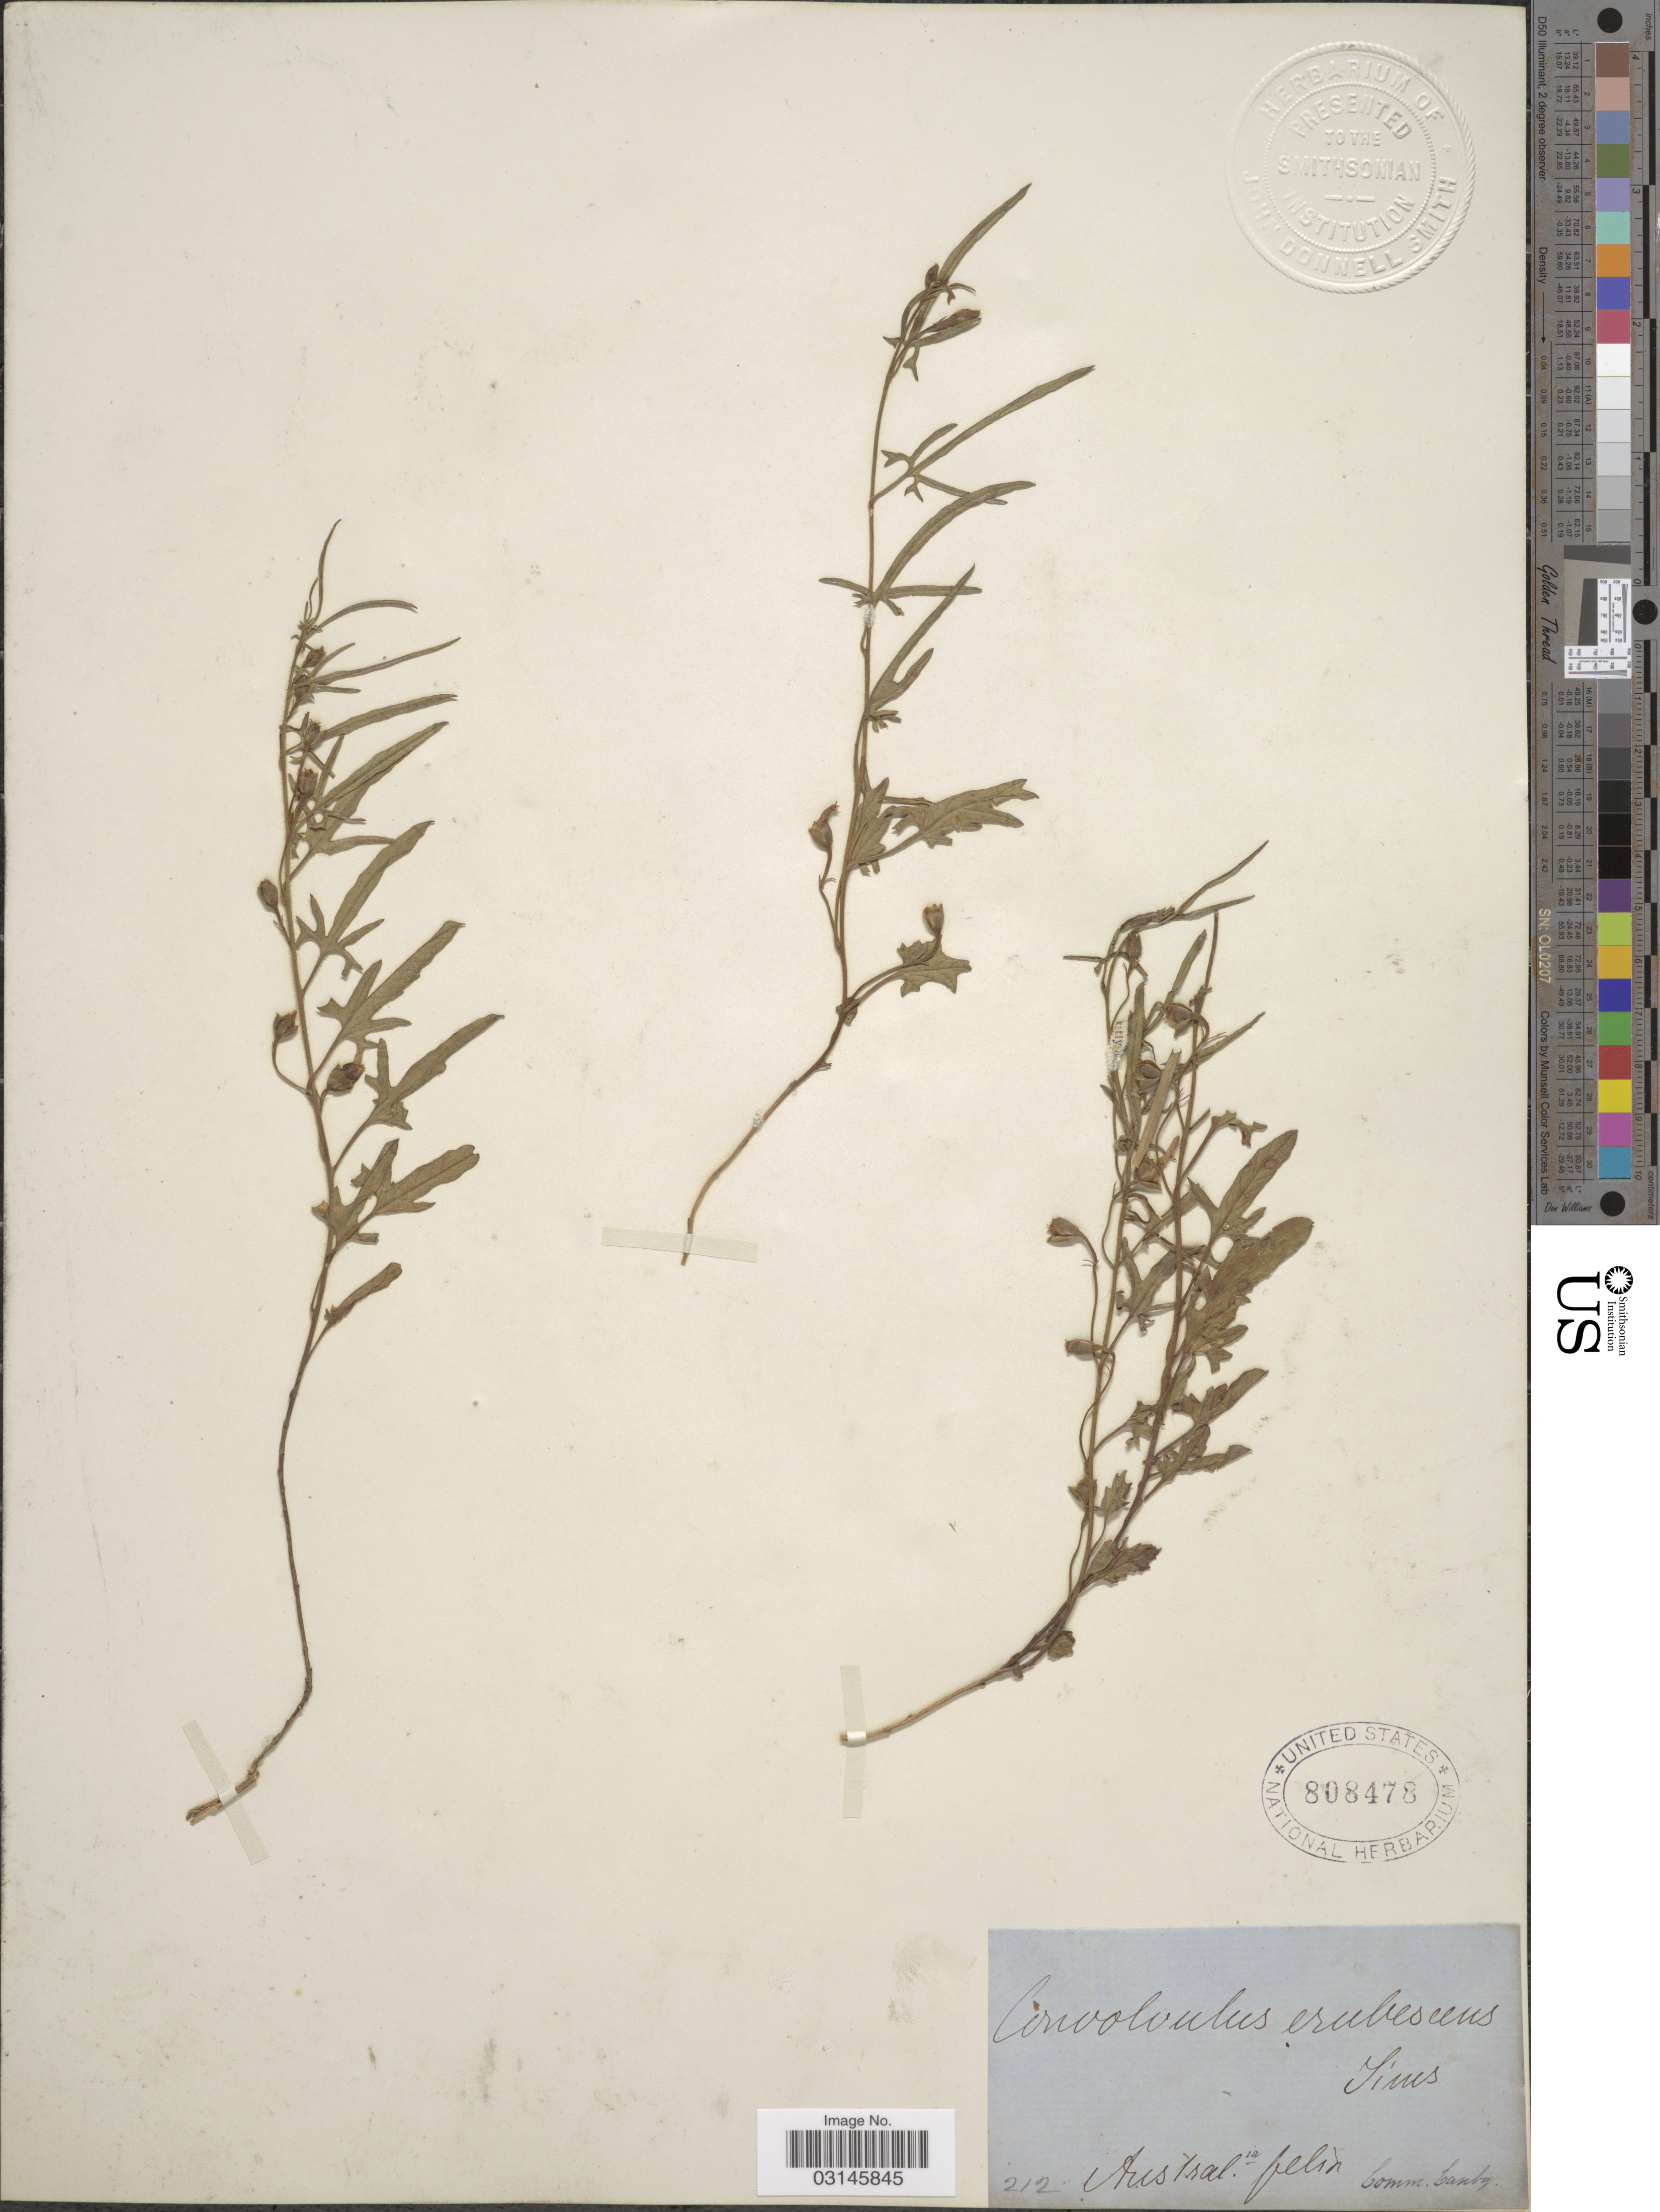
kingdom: Plantae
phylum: Tracheophyta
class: Magnoliopsida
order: Solanales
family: Convolvulaceae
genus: Convolvulus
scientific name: Convolvulus erubescens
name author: Sims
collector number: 212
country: Australia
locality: Felíx.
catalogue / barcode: US 808478